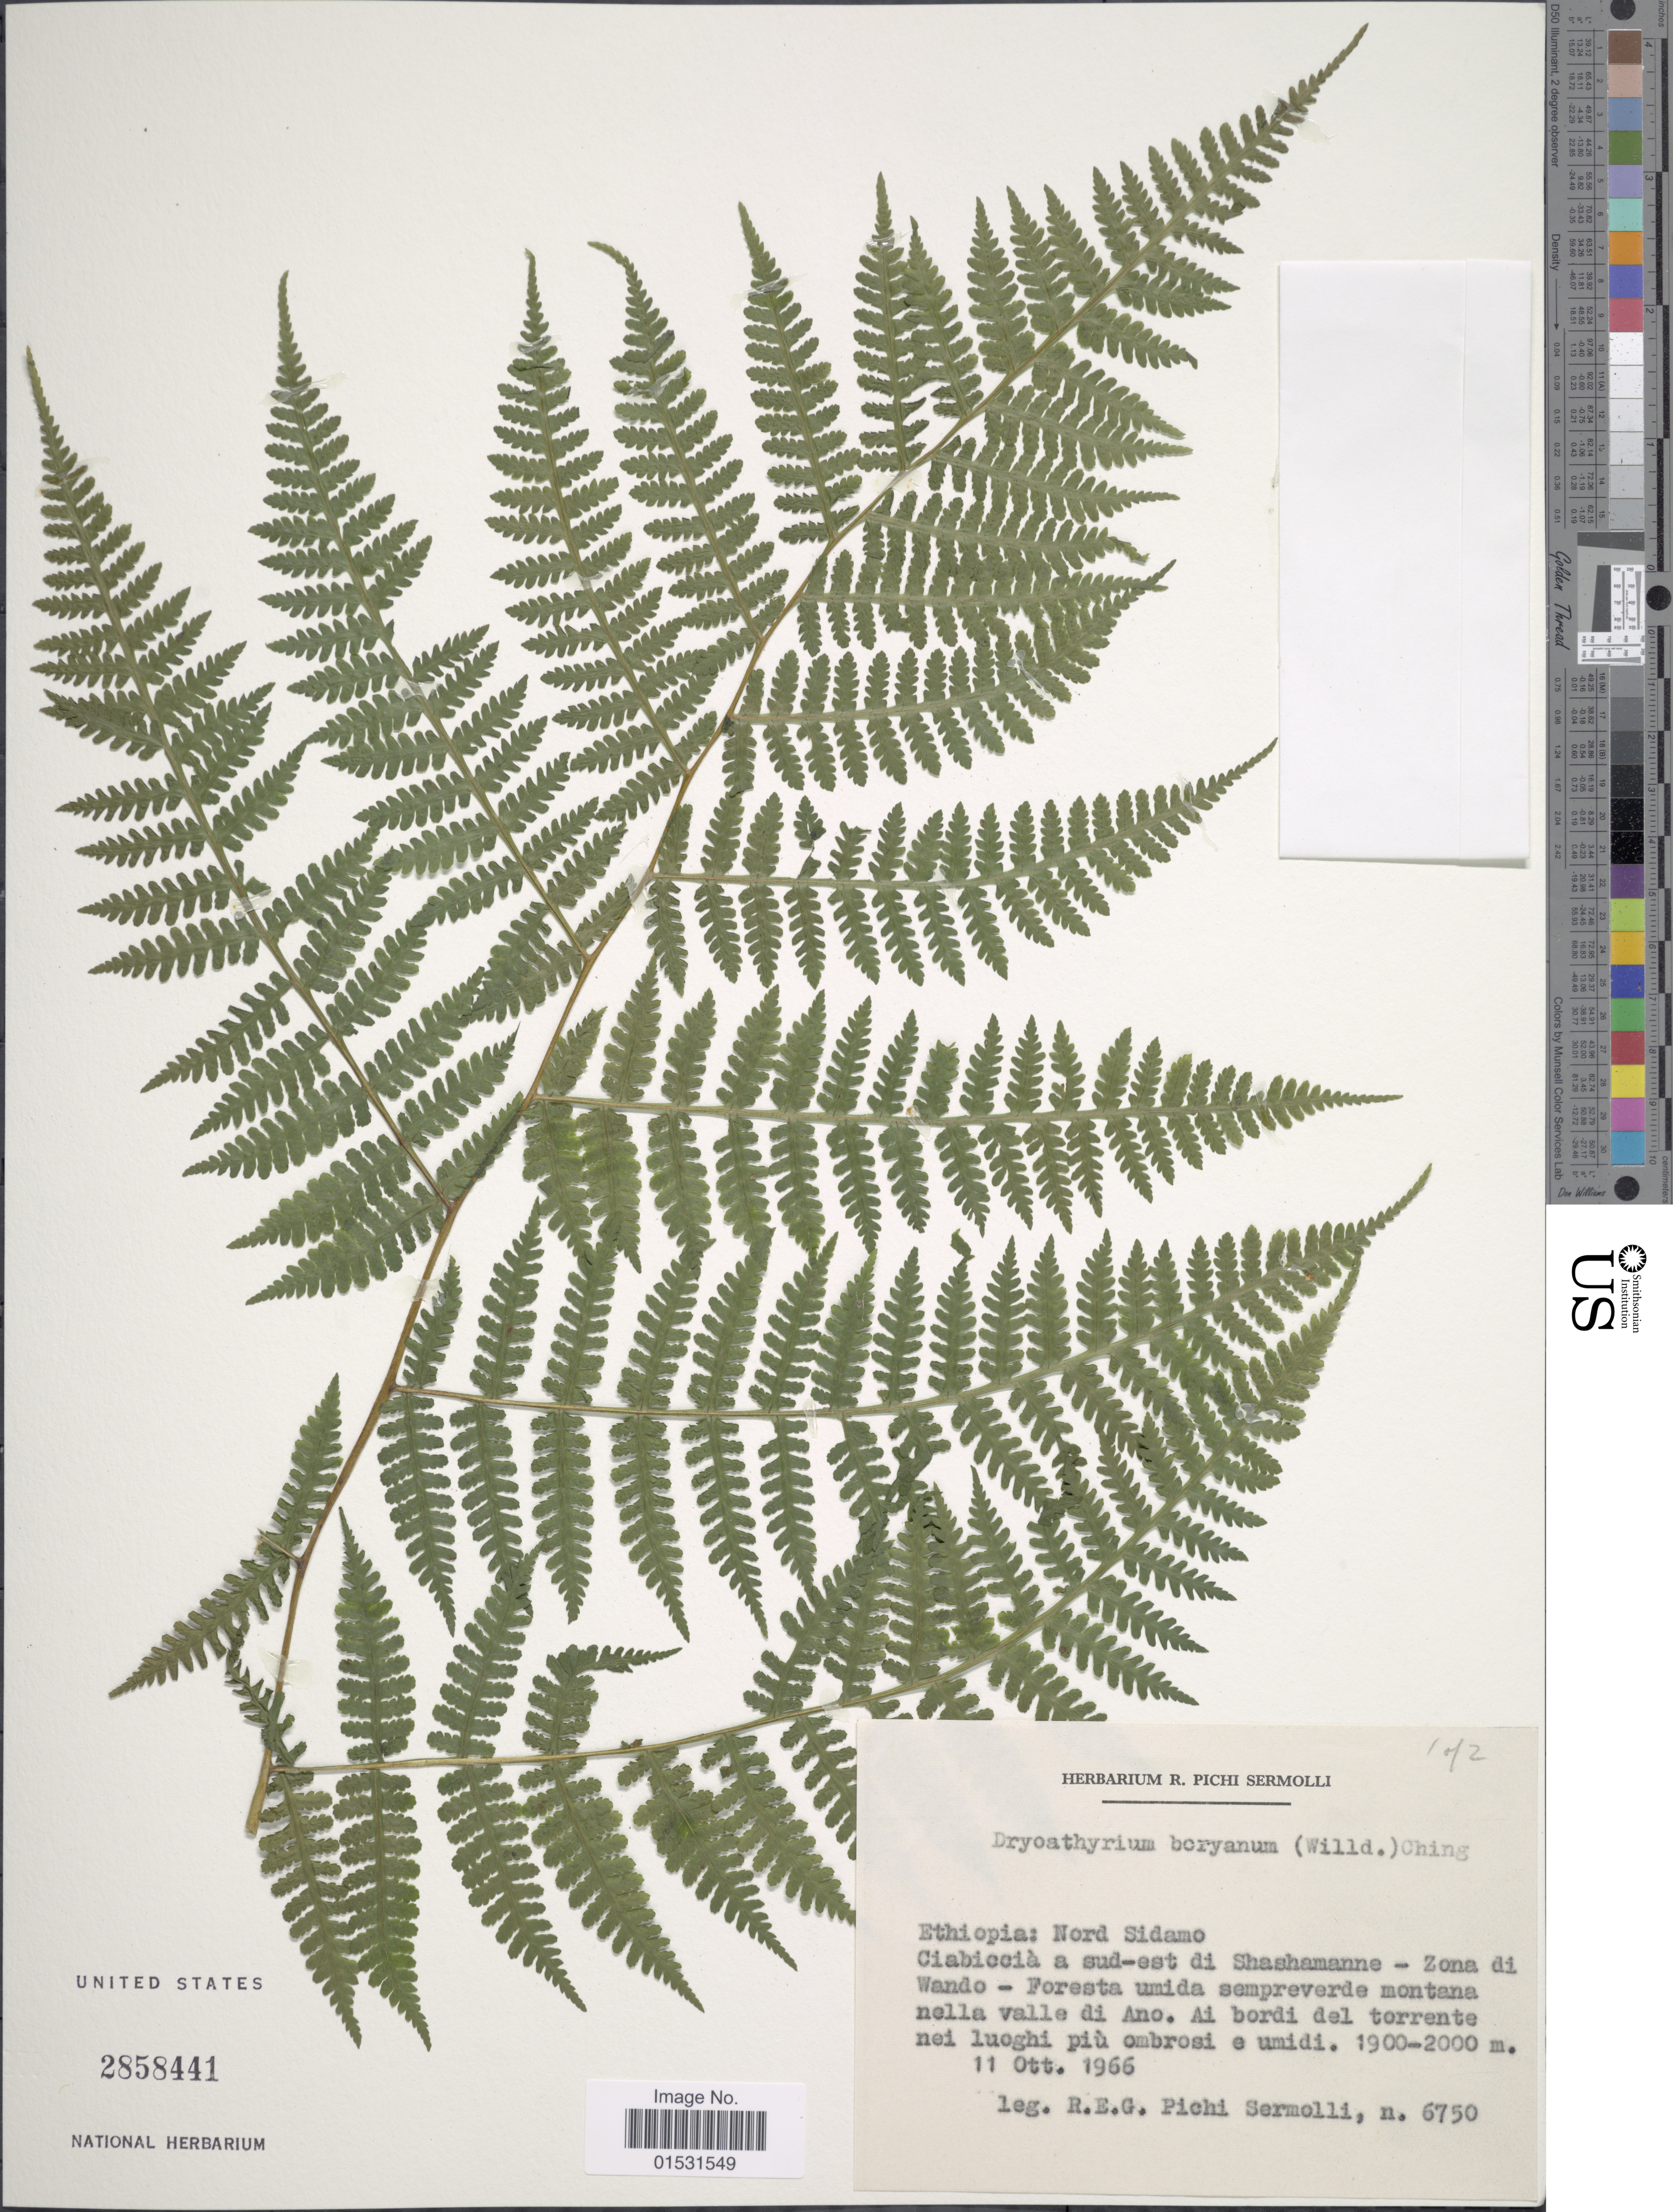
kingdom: Plantae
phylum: Tracheophyta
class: Polypodiopsida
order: Polypodiales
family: Athyriaceae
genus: Athyrium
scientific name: Athyrium borayanum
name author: (Willd.)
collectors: R. E. Pichi-Sermolli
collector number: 6750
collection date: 1966-10-11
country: Ethiopia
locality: Nord Sidamo. Ciabiccia a sud-est di Shashamanne - Zona di Wando - Foresta umida sempreverde montana nella valle di Ano.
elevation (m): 1900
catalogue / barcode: US 2858441